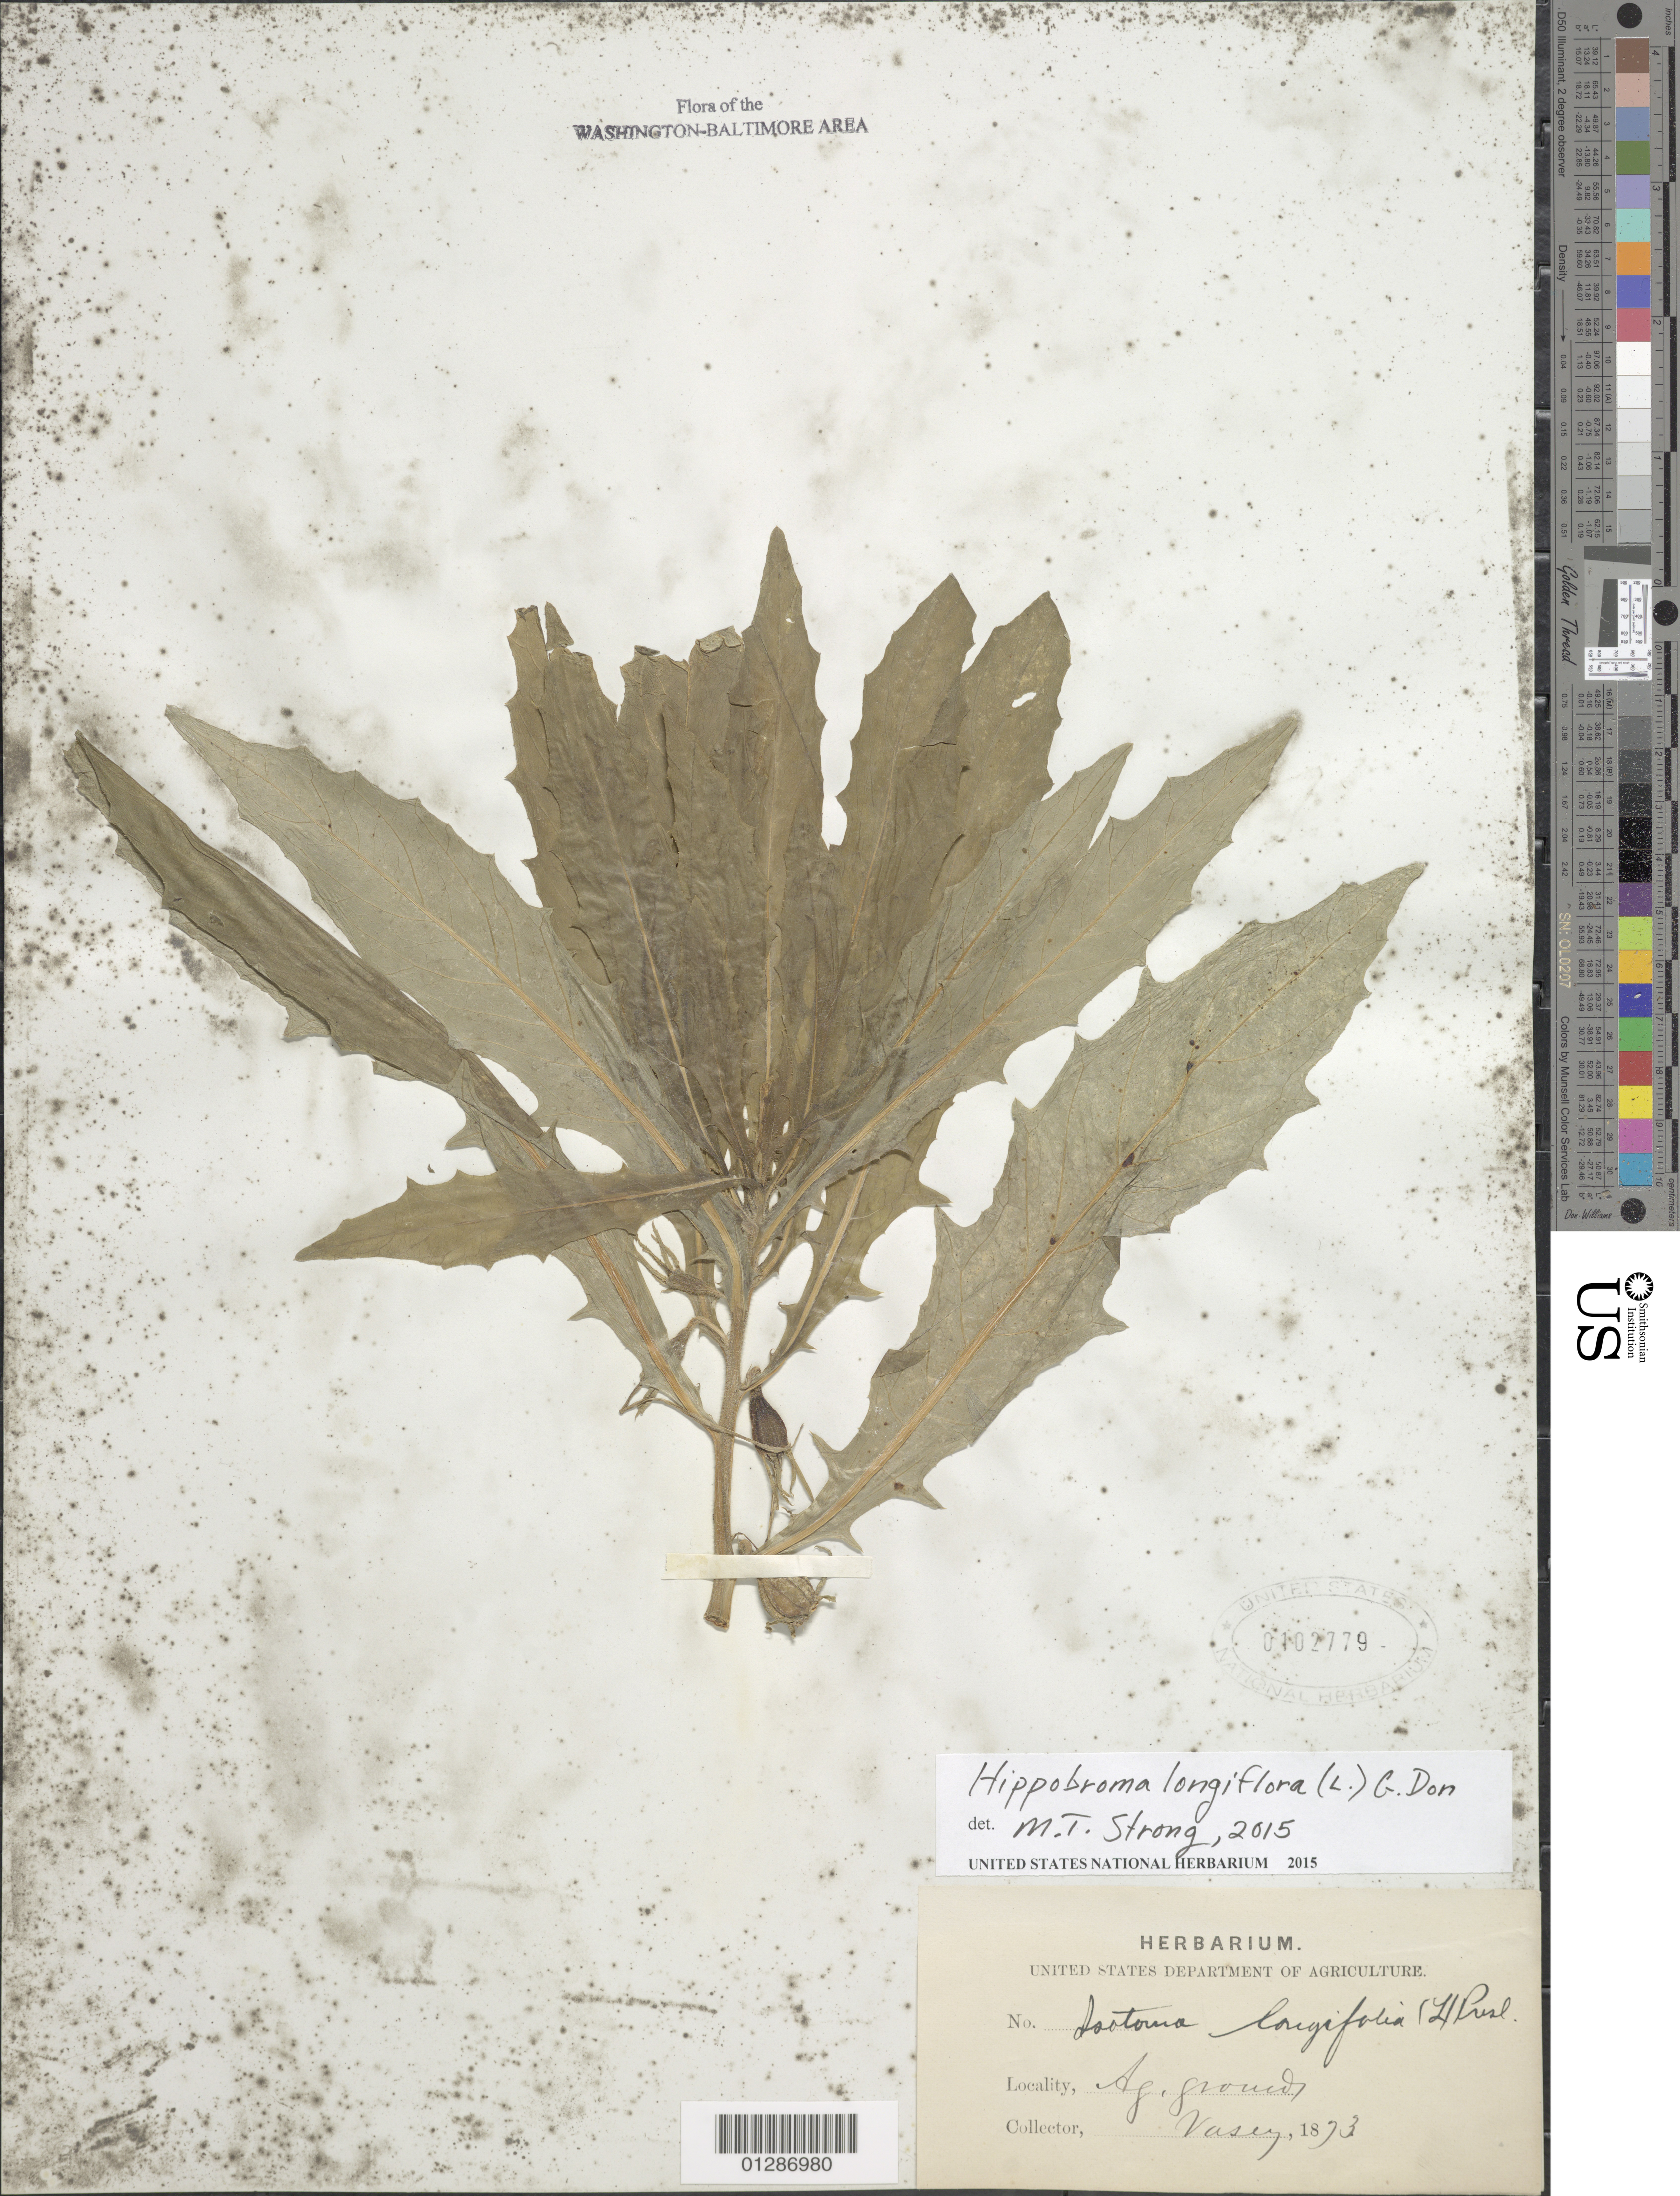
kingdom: Plantae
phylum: Tracheophyta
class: Magnoliopsida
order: Asterales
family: Campanulaceae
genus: Hippobroma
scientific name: Hippobroma longiflora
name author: (L.) G. Don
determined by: Strong, Mark T., (BOT), Smithsonian Institution - National Museum of Natural History (UNITED STATES)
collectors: Vasey, --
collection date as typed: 1873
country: United States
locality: Washington-Baltimore Area.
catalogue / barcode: US 102779